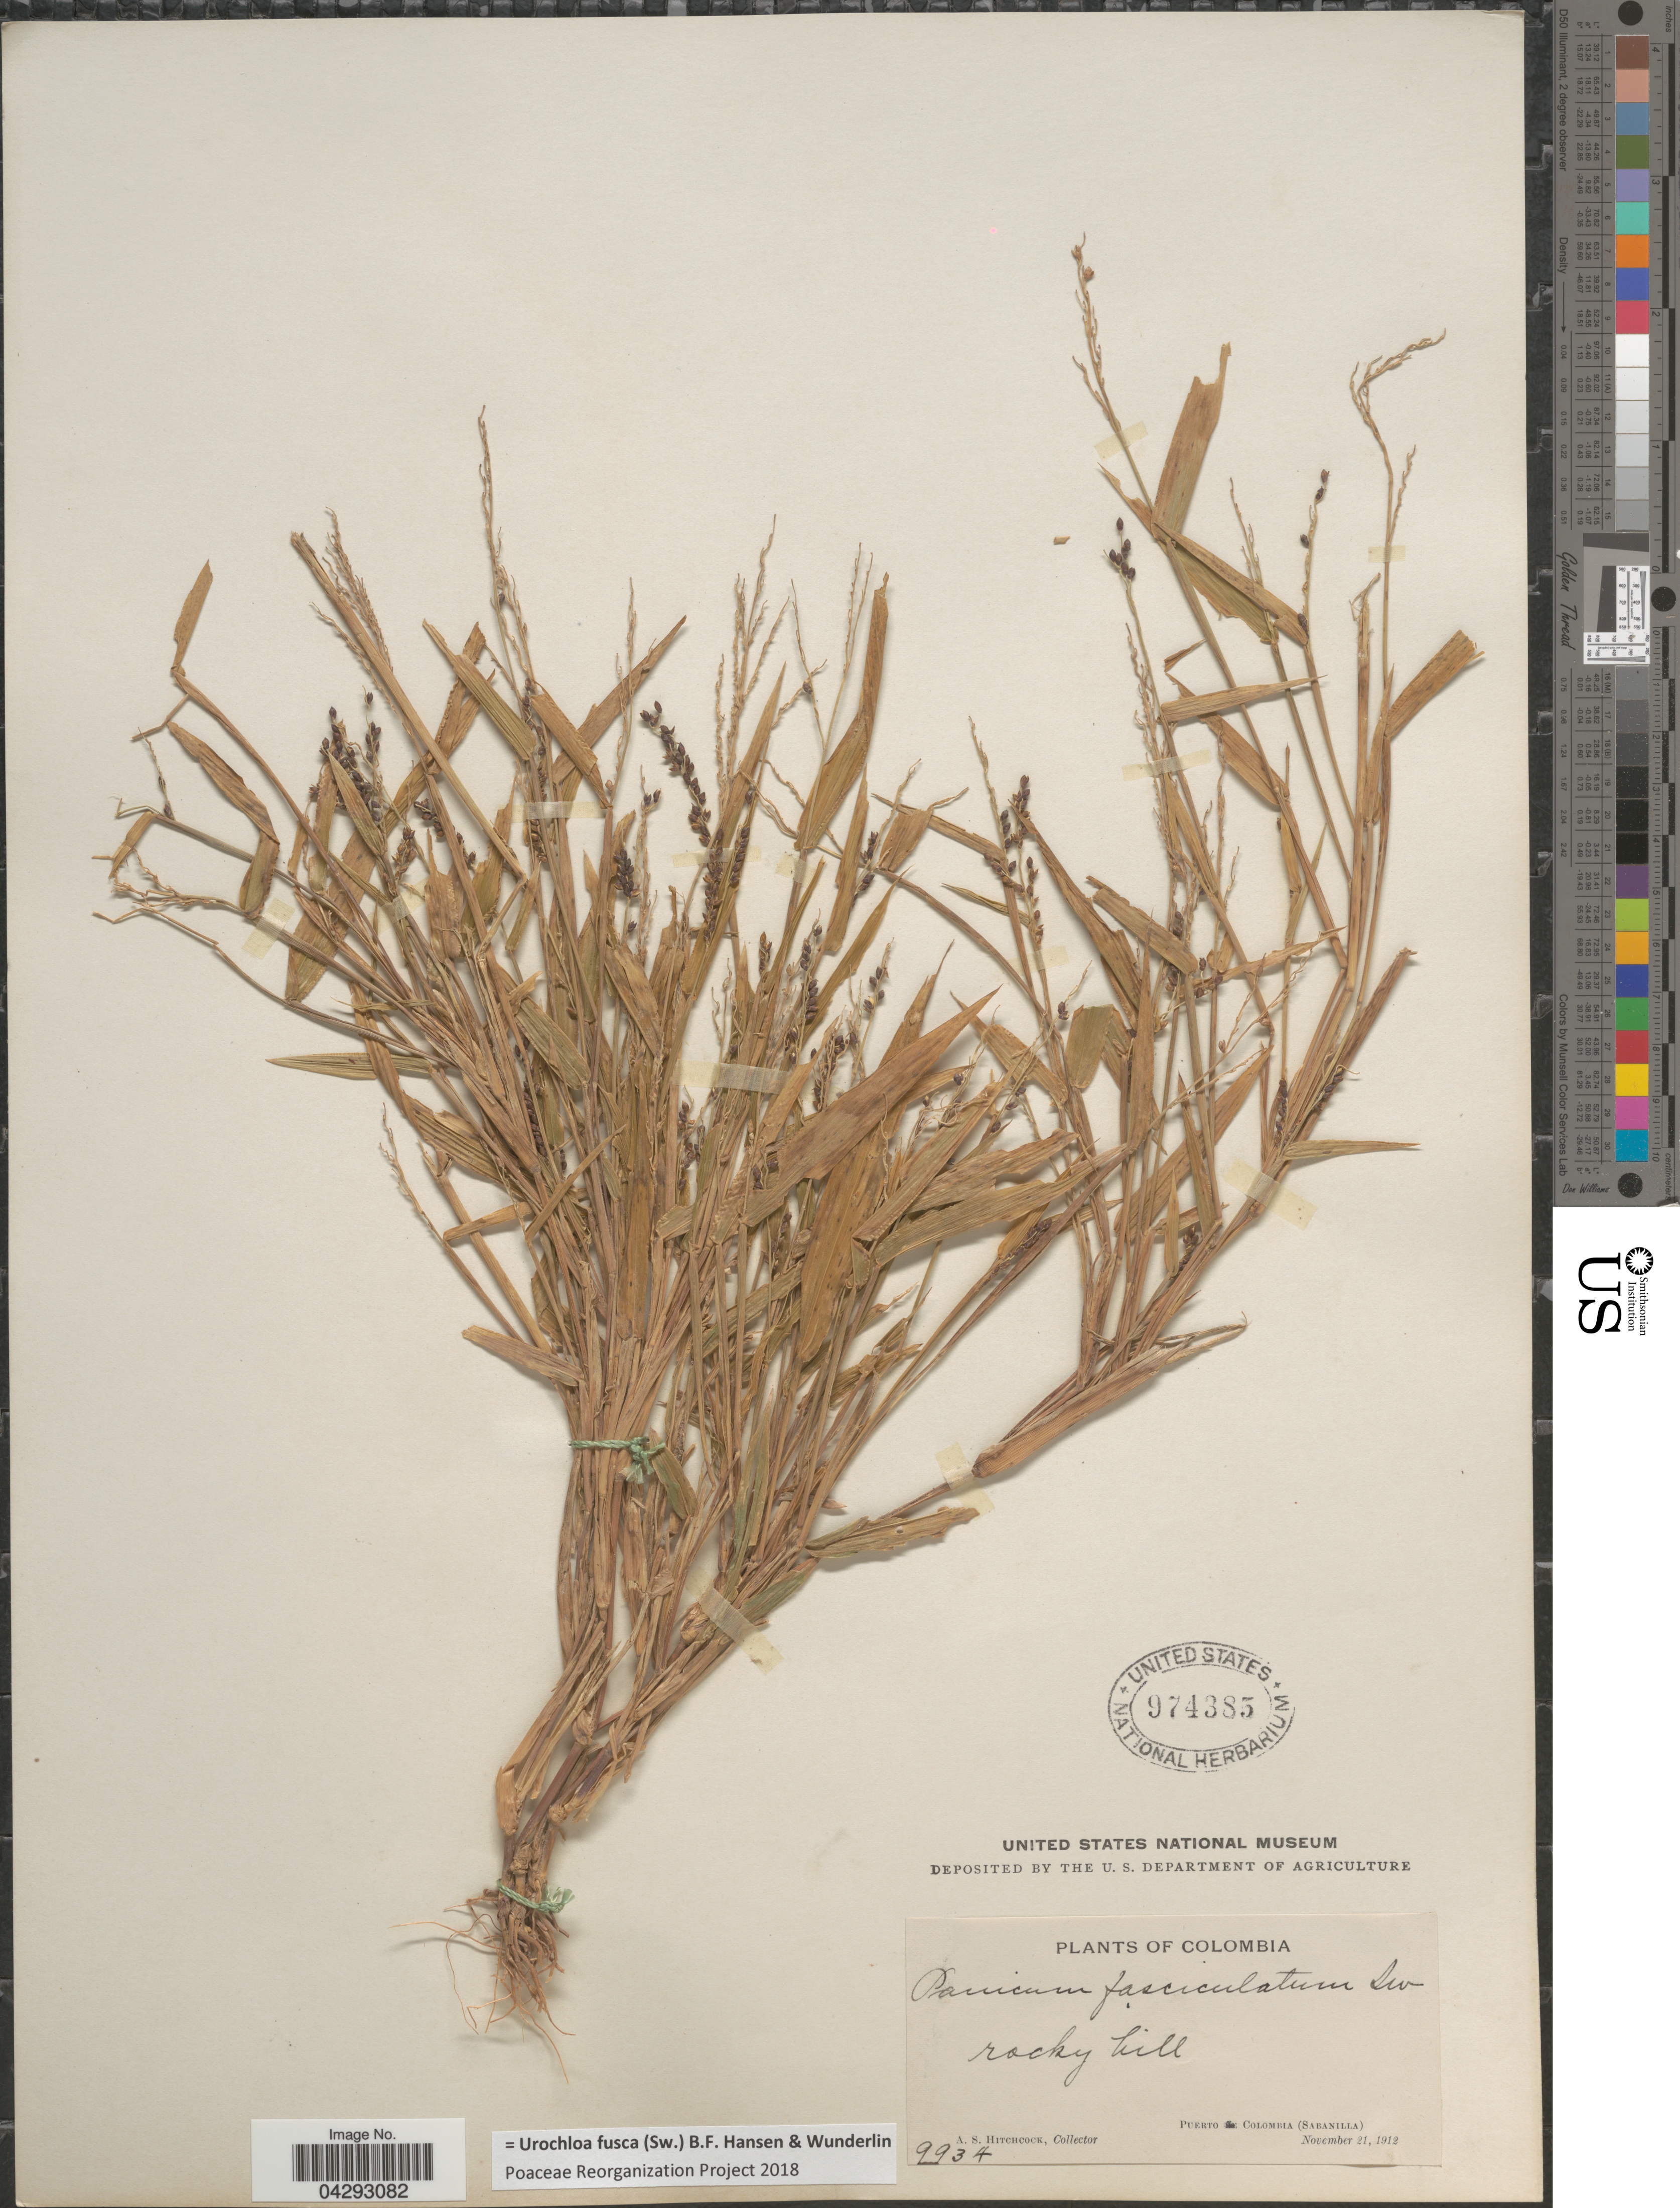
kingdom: Plantae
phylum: Tracheophyta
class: Liliopsida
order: Poales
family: Poaceae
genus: Urochloa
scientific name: Urochloa fusca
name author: (Sw.) B.F. Hansen & Wunderlin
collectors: A. S. Hitchcock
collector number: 9934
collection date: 1912-11-21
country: Colombia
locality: Rocky hill. Puerto Colombia (Sabanilla).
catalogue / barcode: US 974385